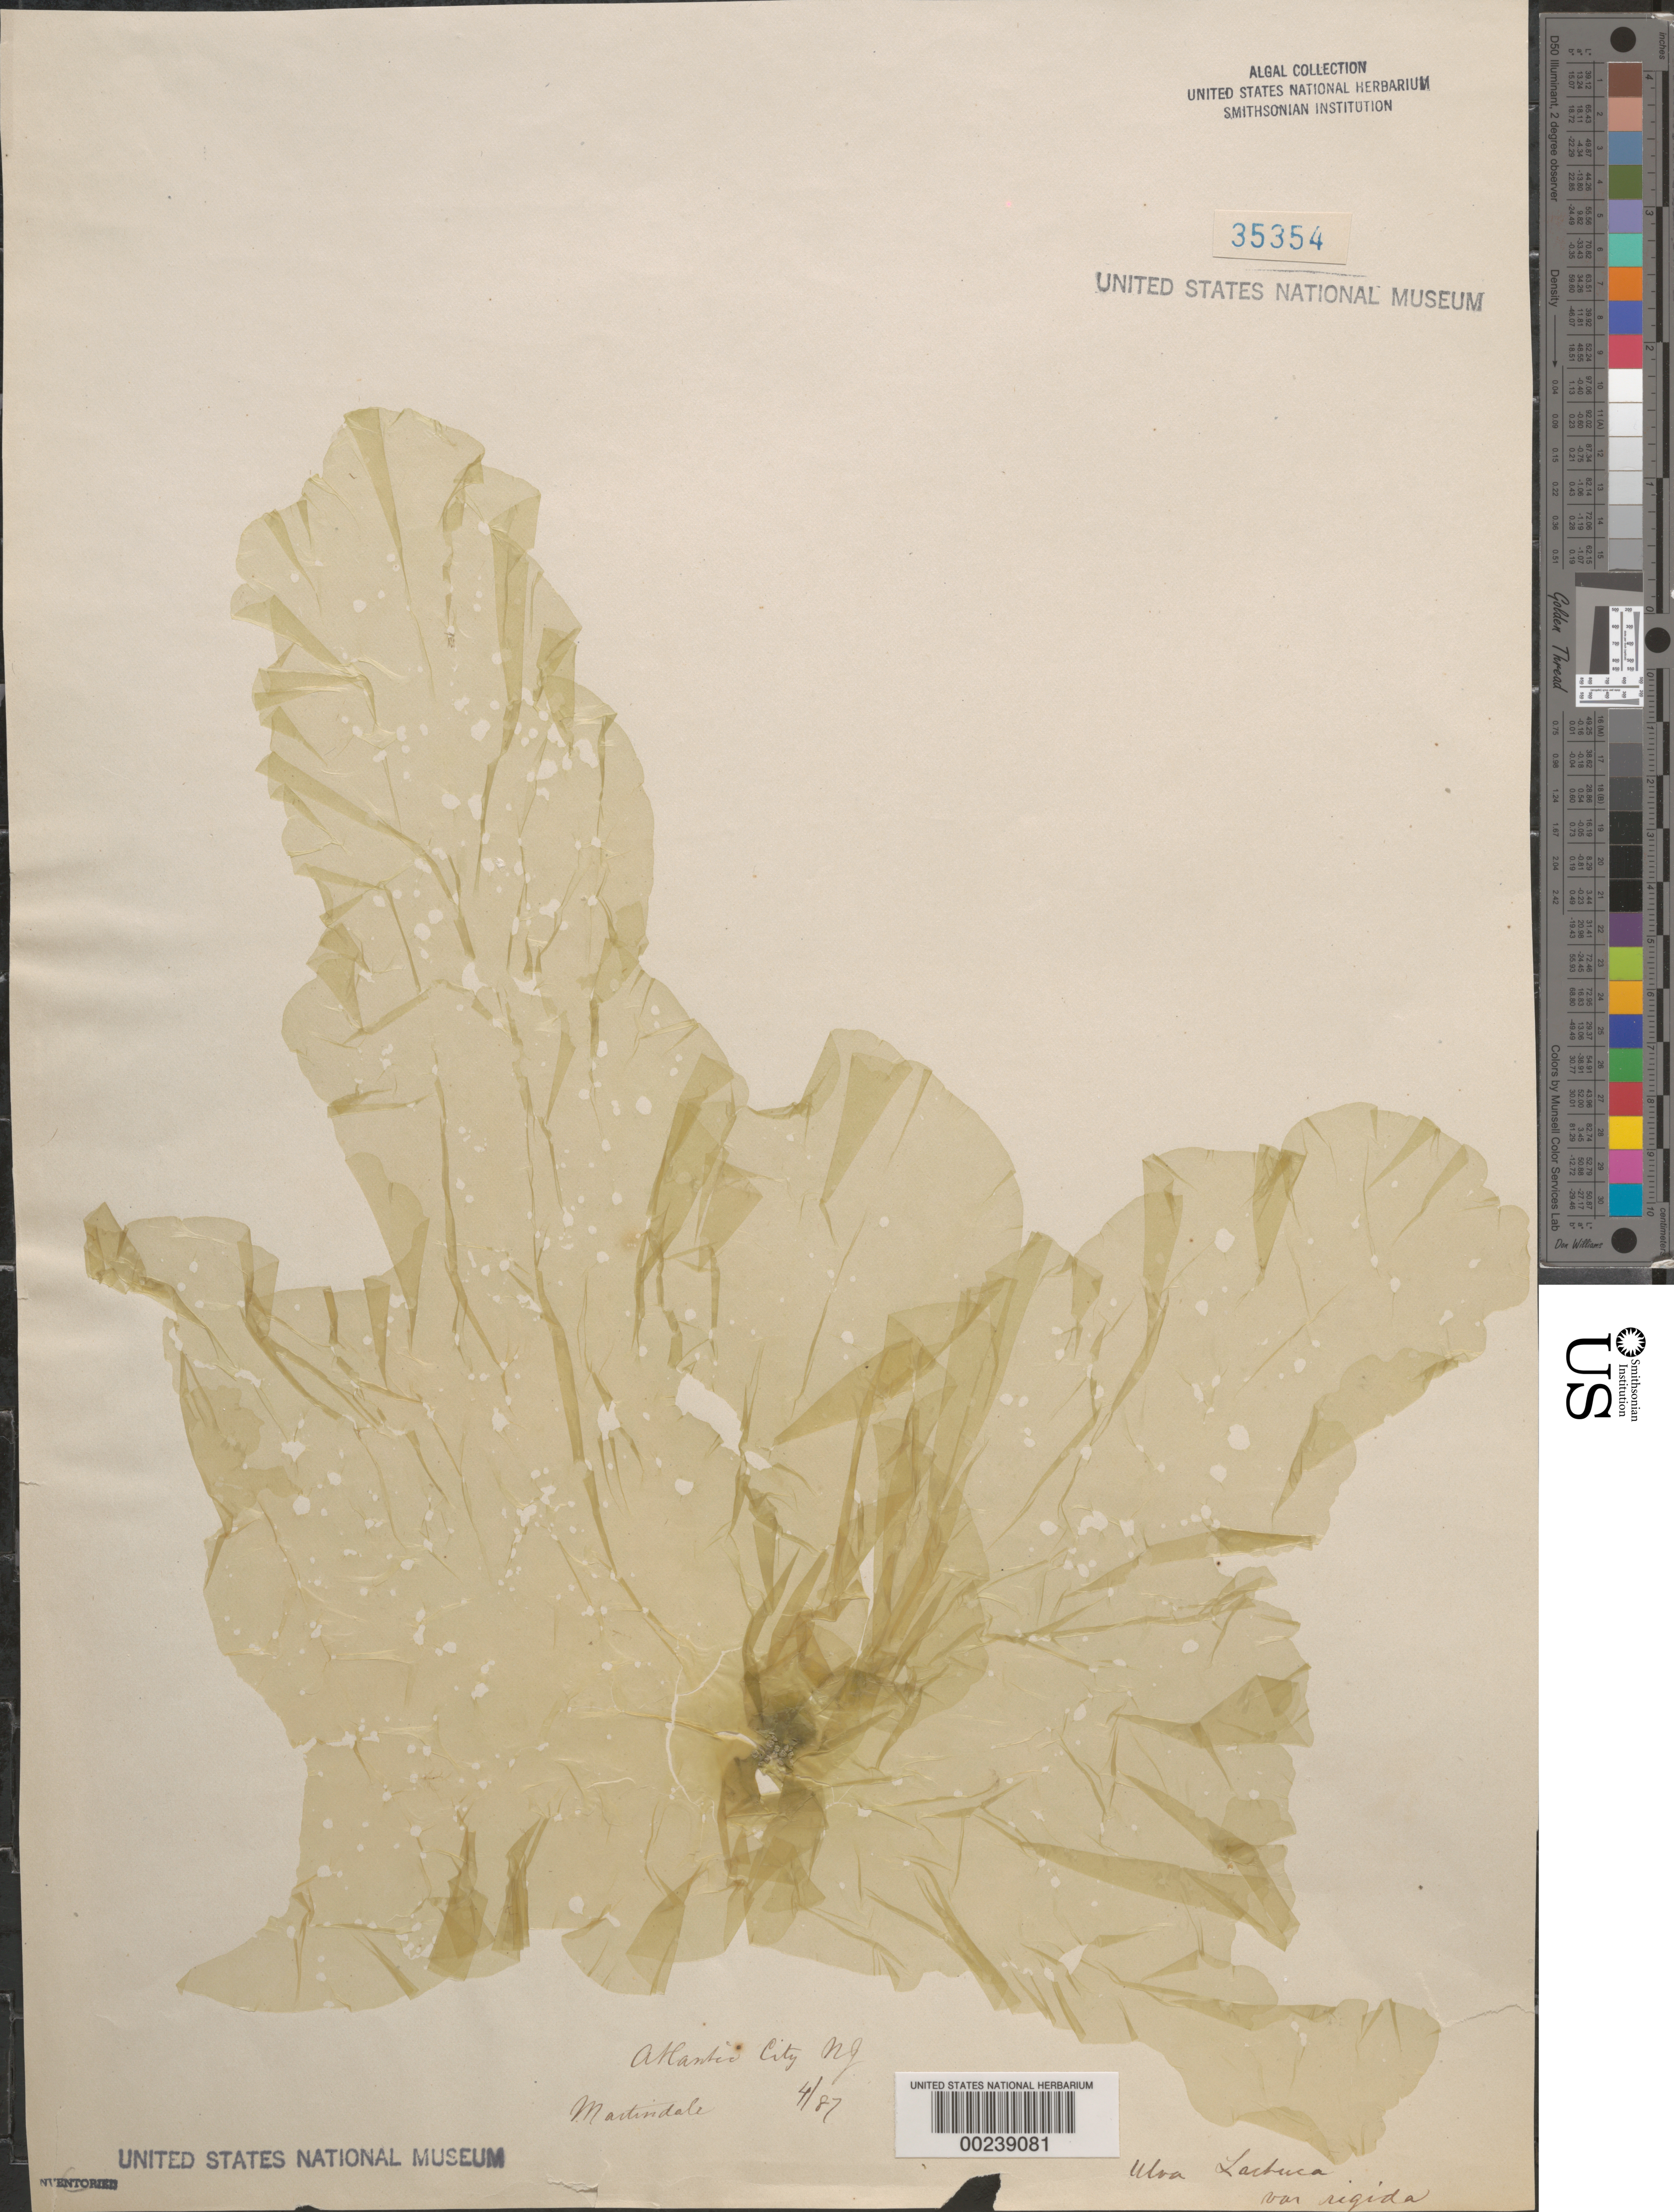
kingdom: Plantae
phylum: Chlorophyta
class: Ulvophyceae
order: Ulvales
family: Ulvaceae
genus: Ulva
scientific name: Ulva lactuca var. rigida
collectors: I. C. Martindale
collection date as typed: Apr 1887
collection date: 1887-04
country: United States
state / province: New Jersey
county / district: Atlantic County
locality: Atlantic City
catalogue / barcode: US 35354